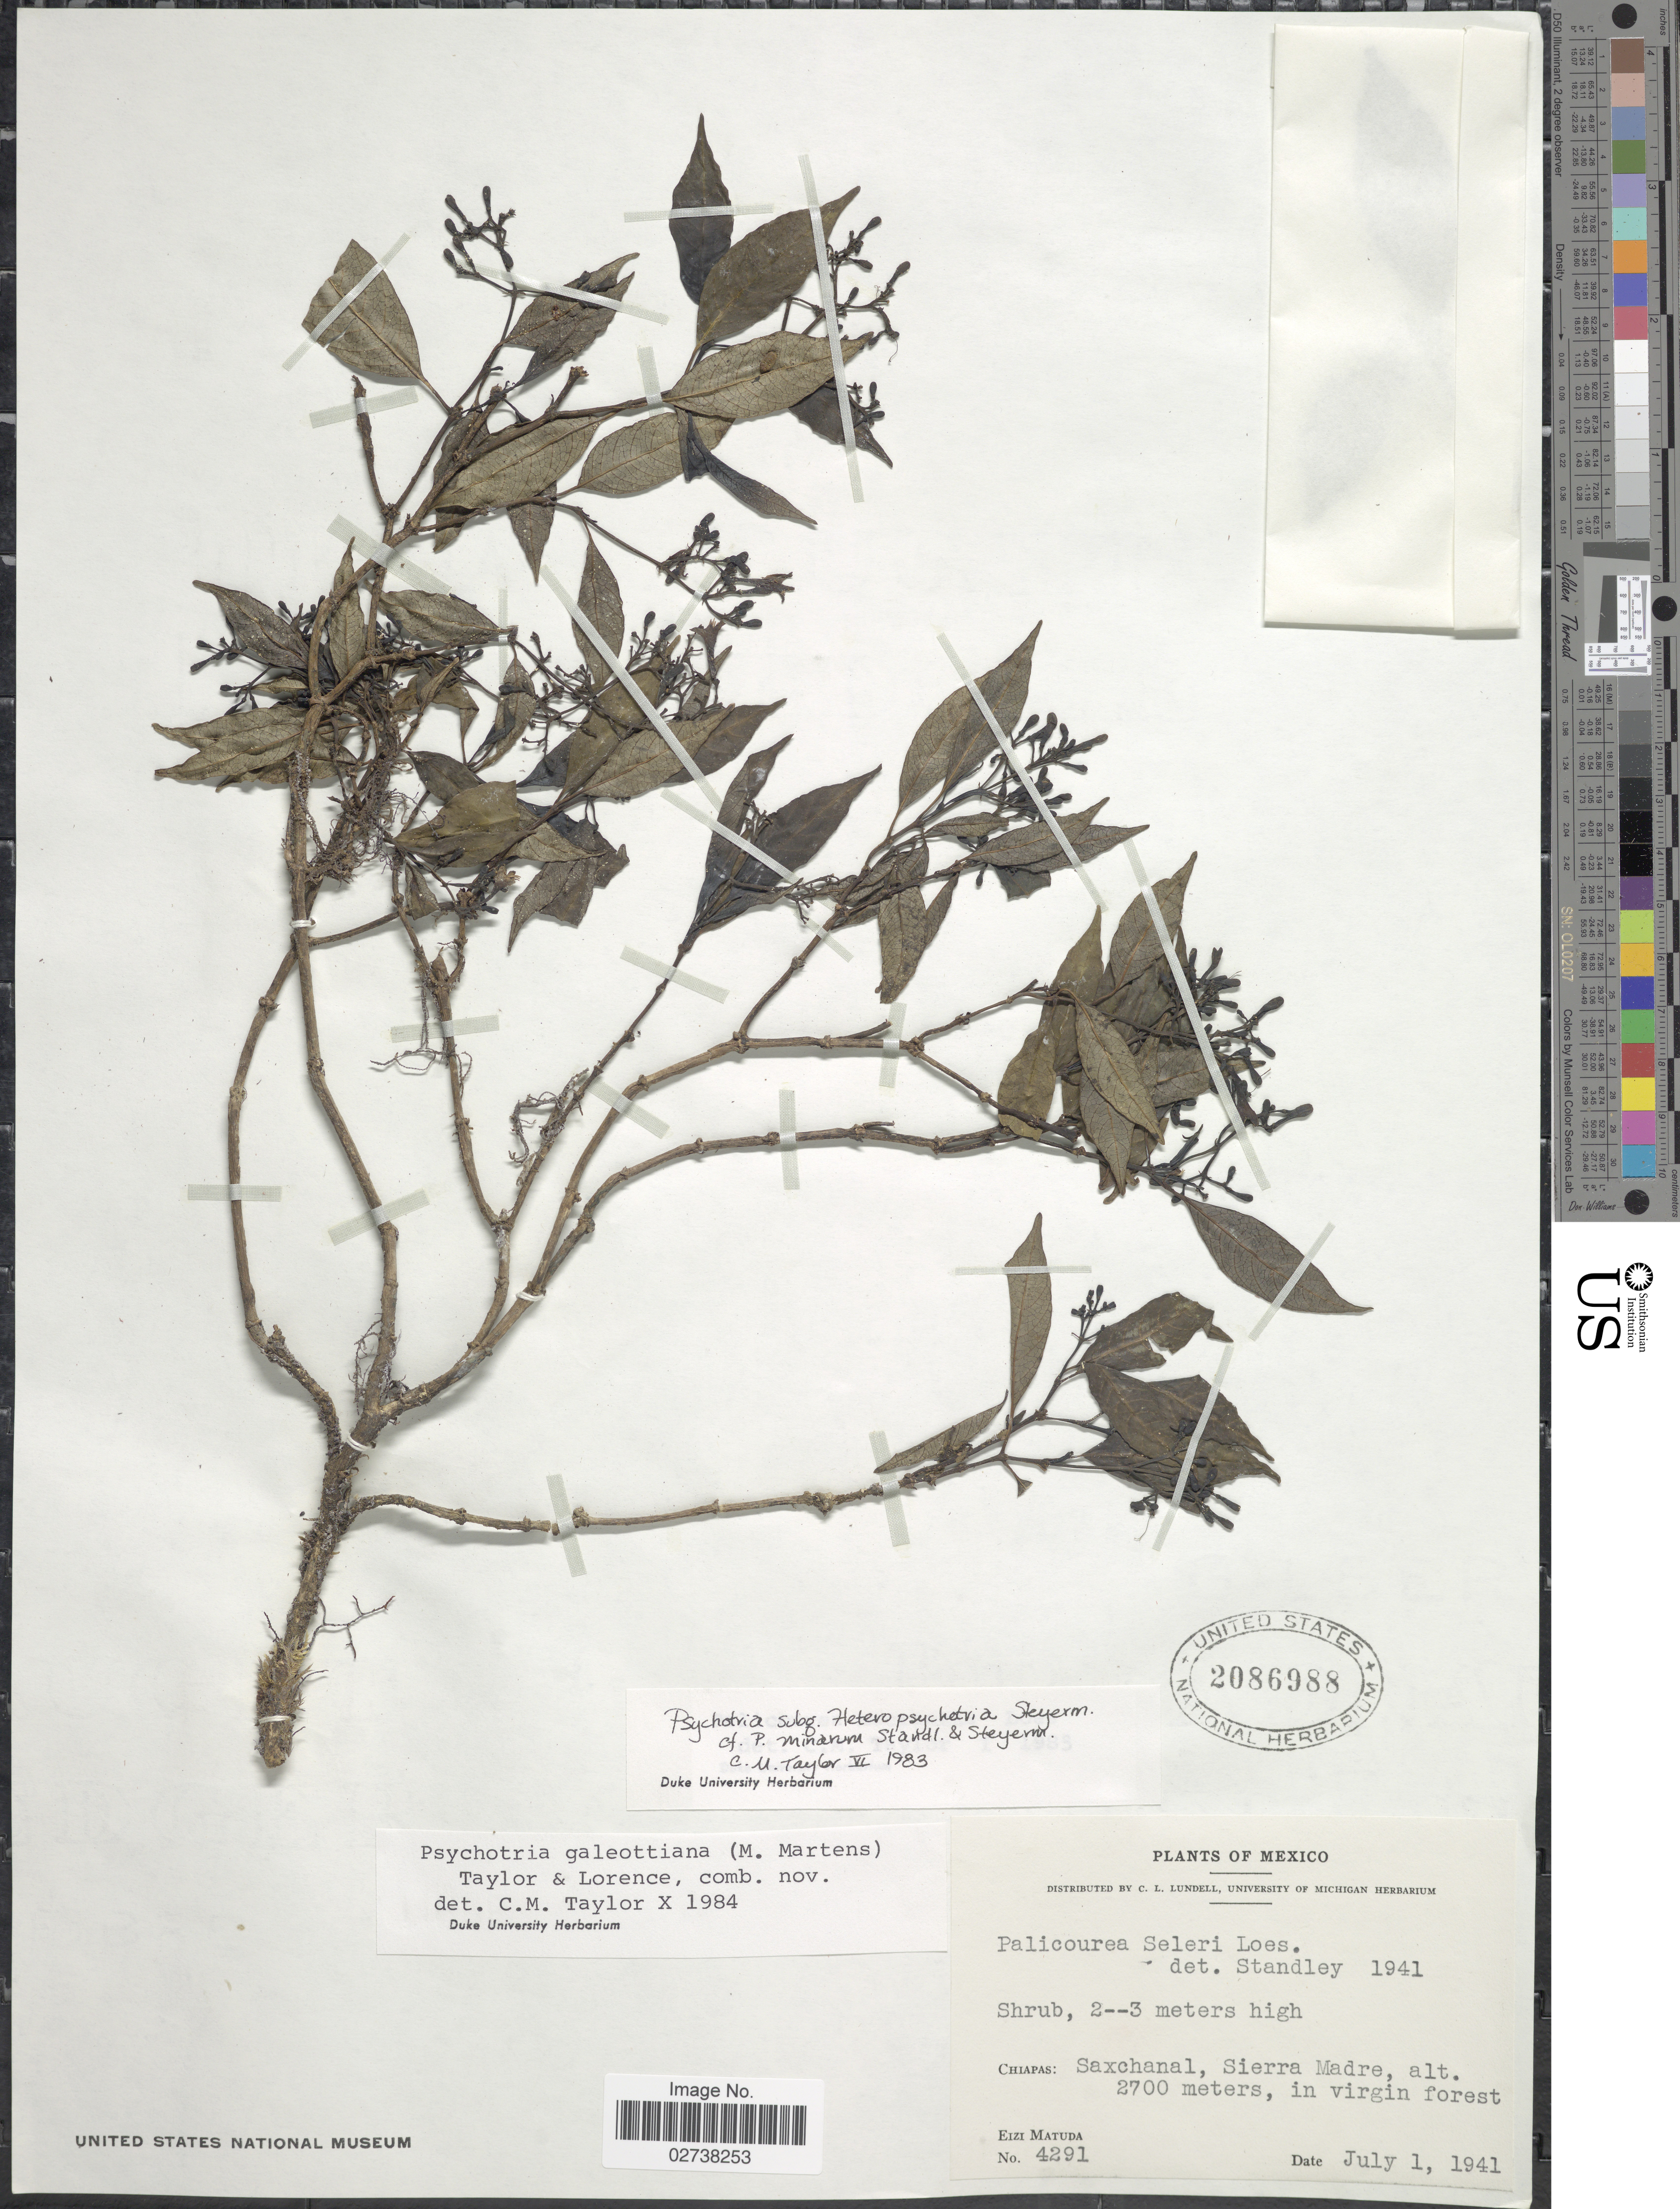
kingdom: Plantae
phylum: Tracheophyta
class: Magnoliopsida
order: Gentianales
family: Rubiaceae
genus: Palicourea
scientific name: Palicourea galeottiana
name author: M. Martens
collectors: E. Matuda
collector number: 4291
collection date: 1941-07-01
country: Mexico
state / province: Chiapas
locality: Saxchanal, Sierra Madre, in virgin forest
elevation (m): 2700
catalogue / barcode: US 2086988